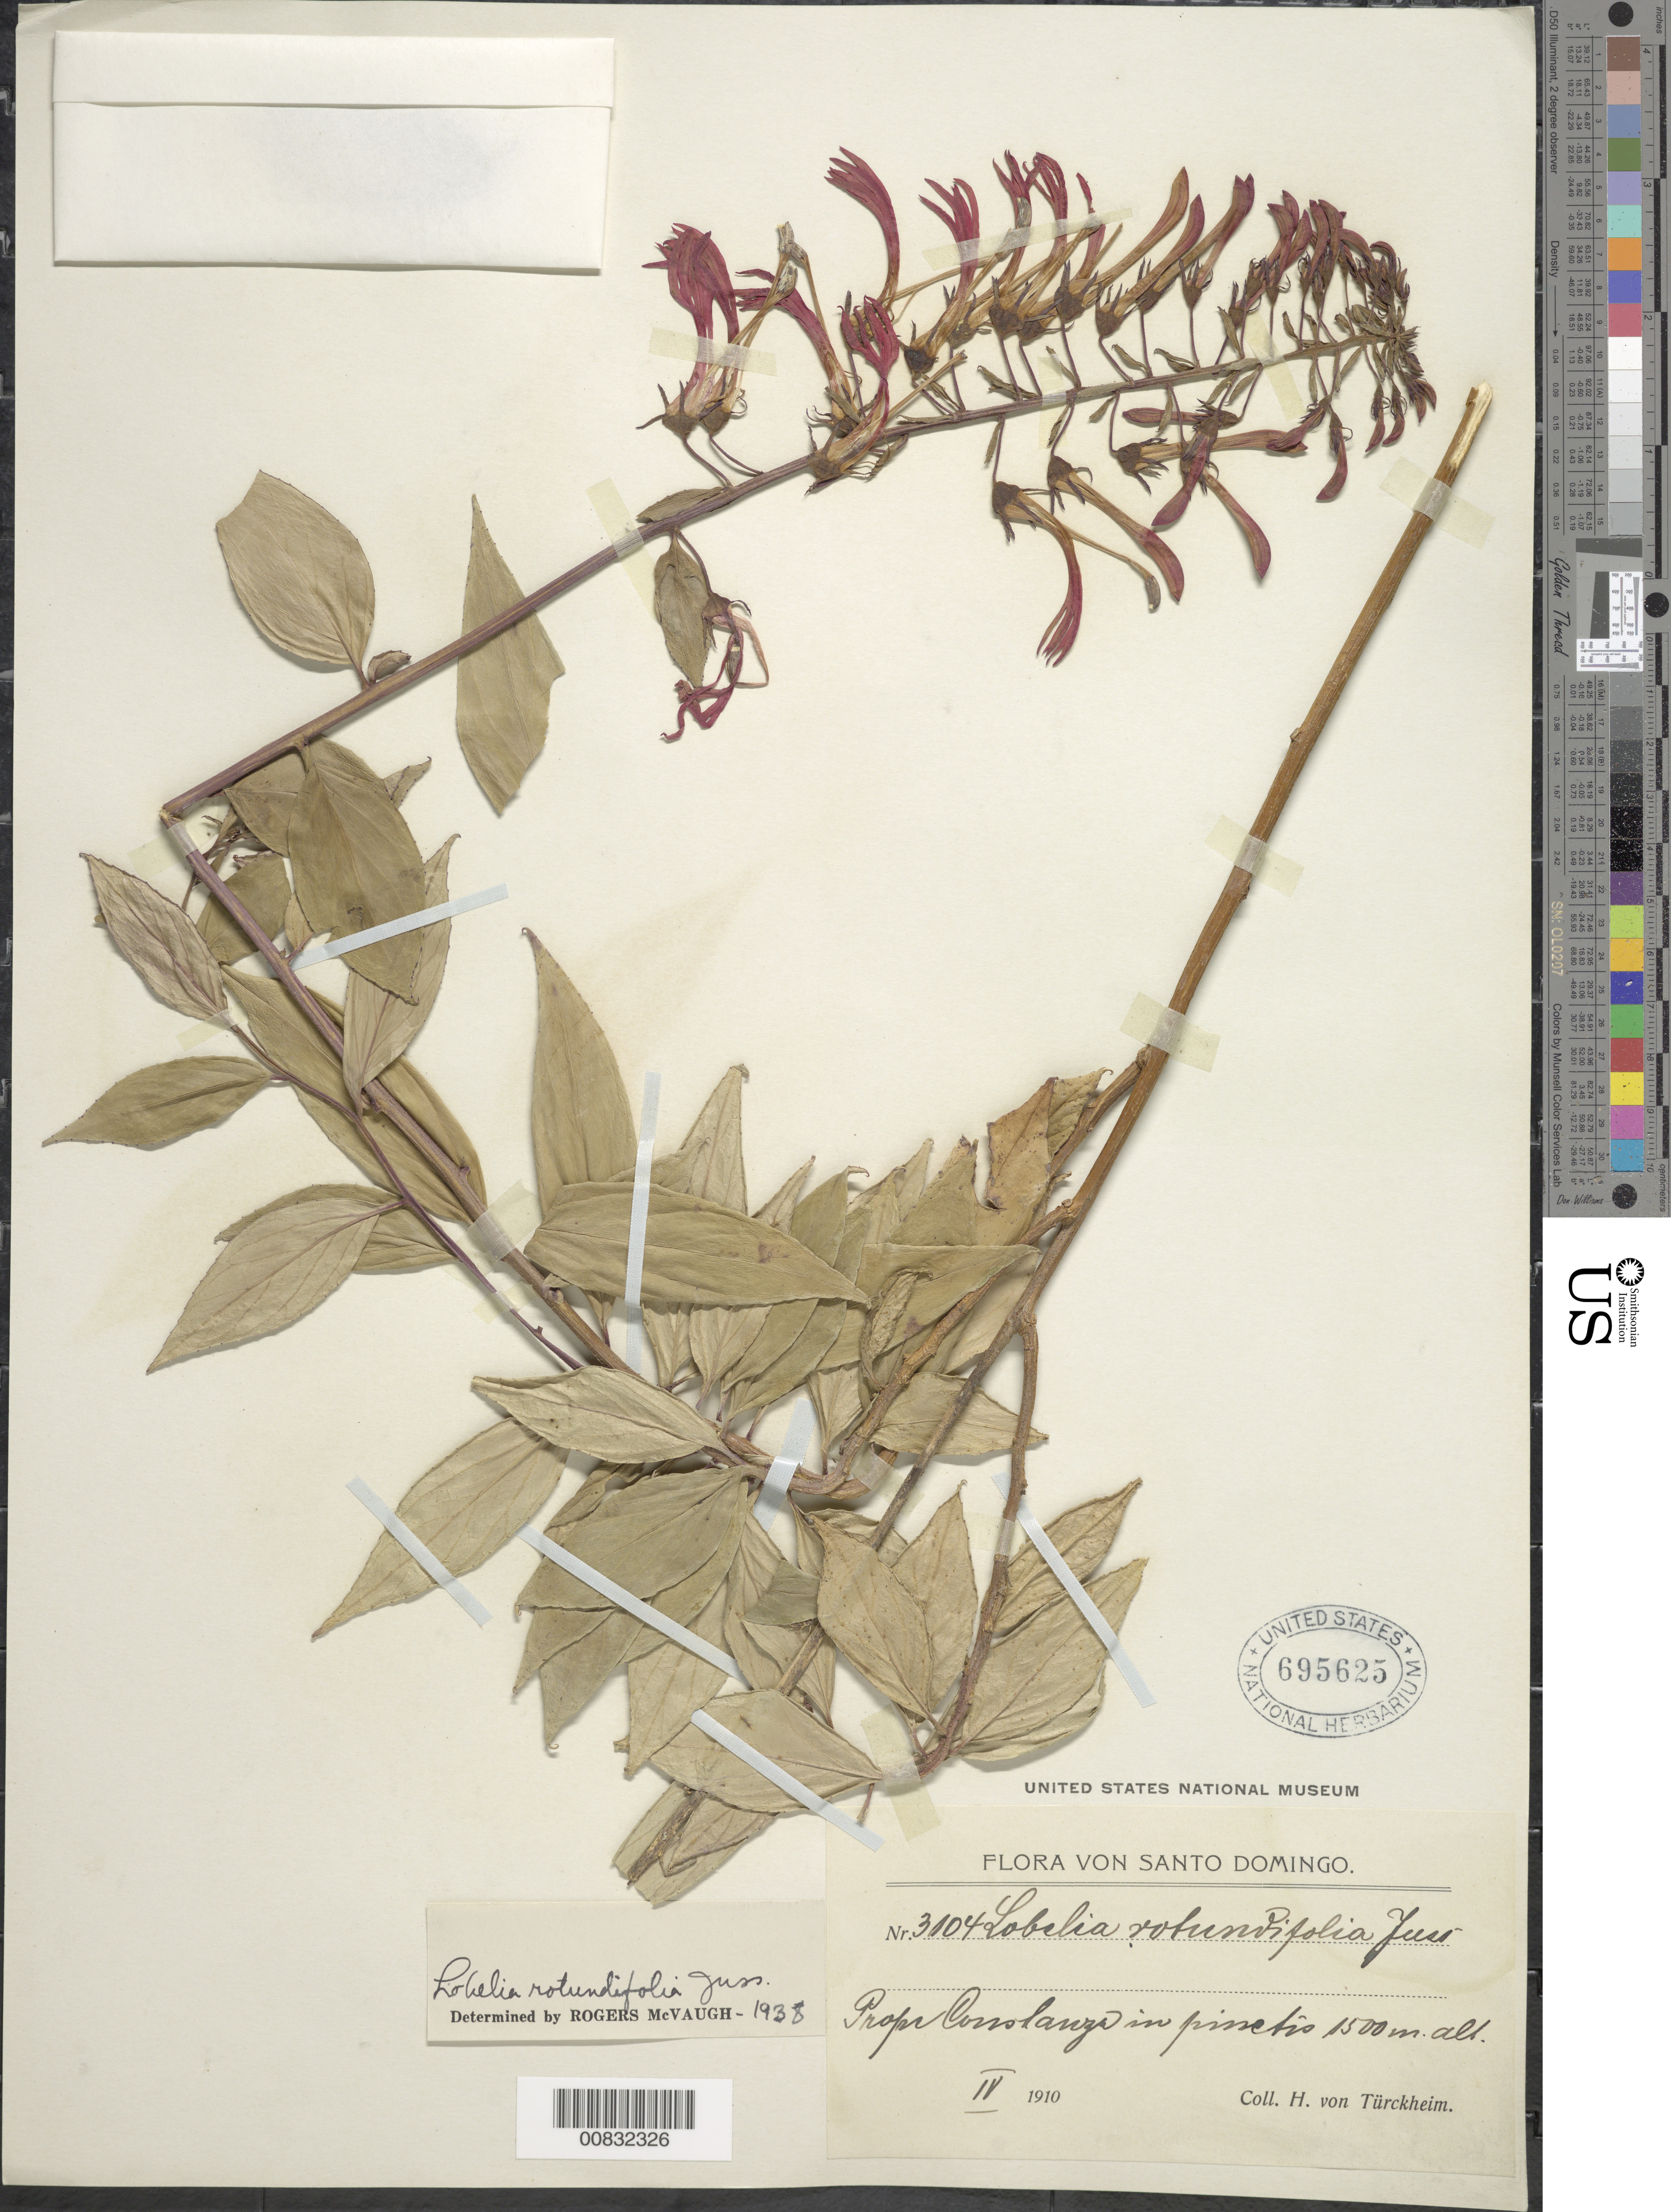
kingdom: Plantae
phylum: Tracheophyta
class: Magnoliopsida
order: Asterales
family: Campanulaceae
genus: Lobelia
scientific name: Lobelia rotundifolia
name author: Juss. ex A. DC.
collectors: H. von Türckheim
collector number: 3104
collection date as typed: Apr 1910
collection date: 1910-04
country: Dominican Republic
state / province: La Vega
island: Hispaniola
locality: Constanza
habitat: "in pinctis"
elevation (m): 1500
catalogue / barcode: US 695625